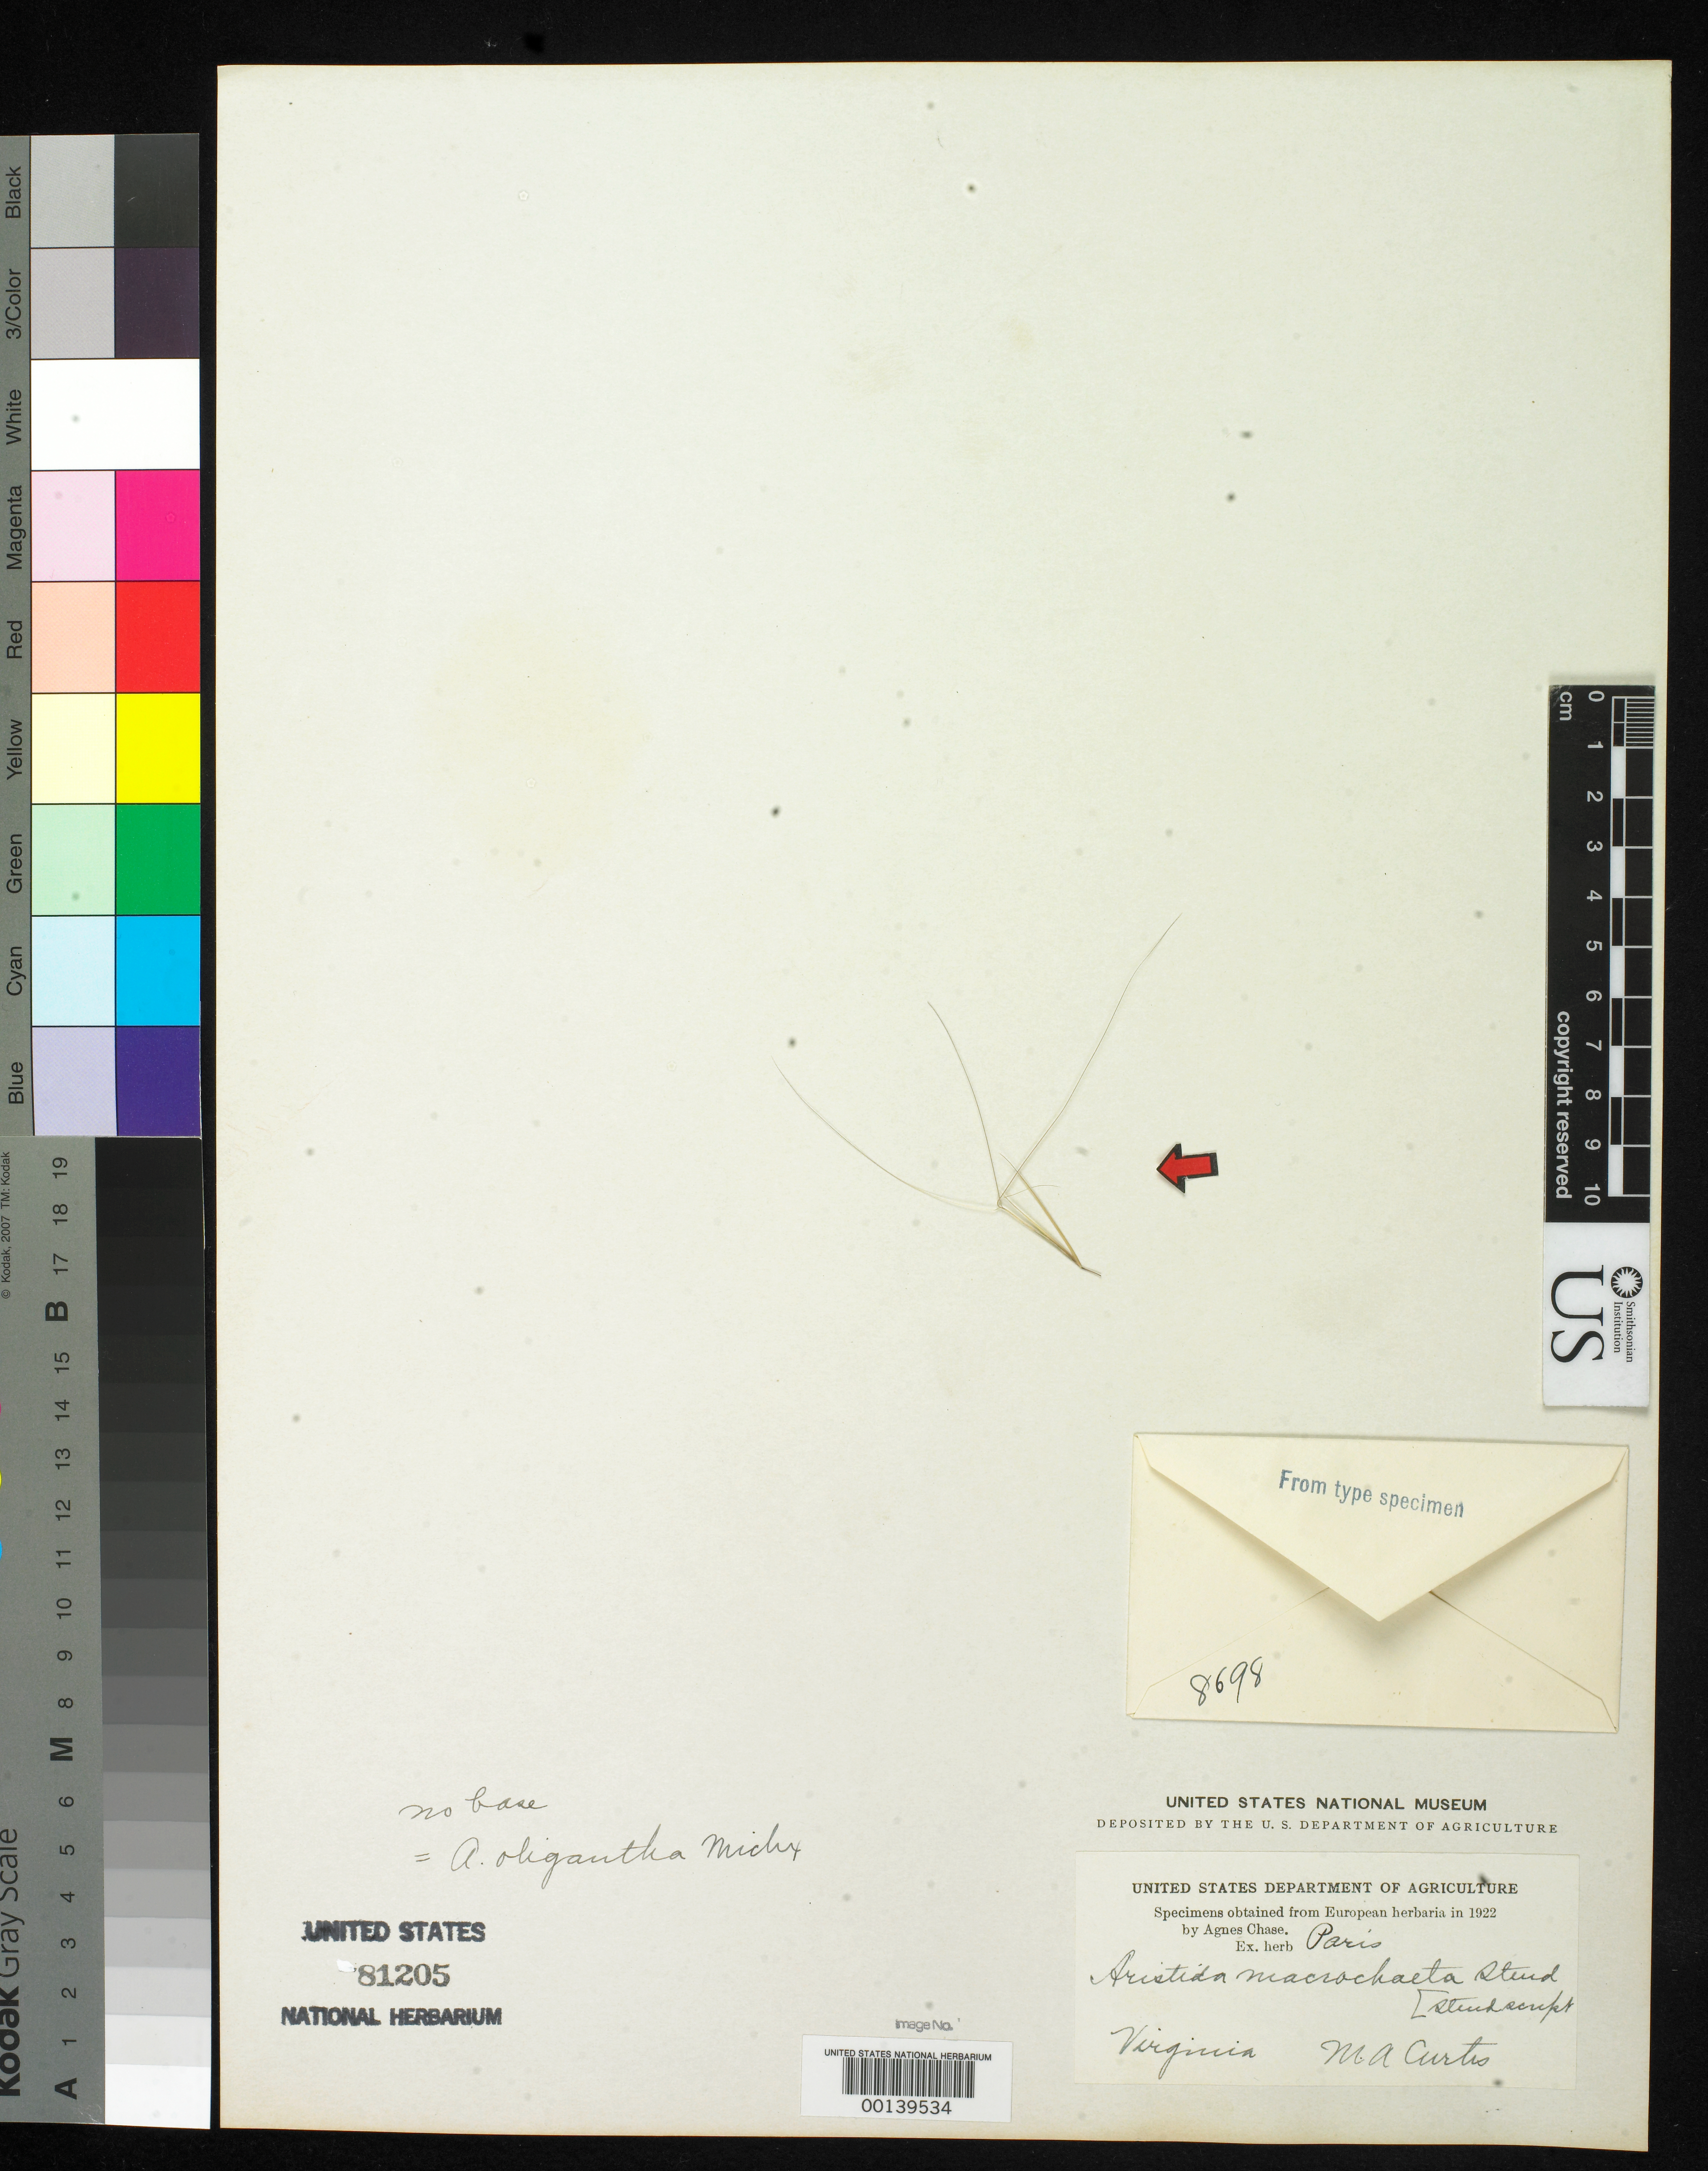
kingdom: Plantae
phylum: Tracheophyta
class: Liliopsida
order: Poales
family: Poaceae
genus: Aristida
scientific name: Aristida macrochaeta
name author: Steud.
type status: Type Fragment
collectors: M. A. Curtis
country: United States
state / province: Virginia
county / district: Fairfax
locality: West Falls Church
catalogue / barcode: US 81205